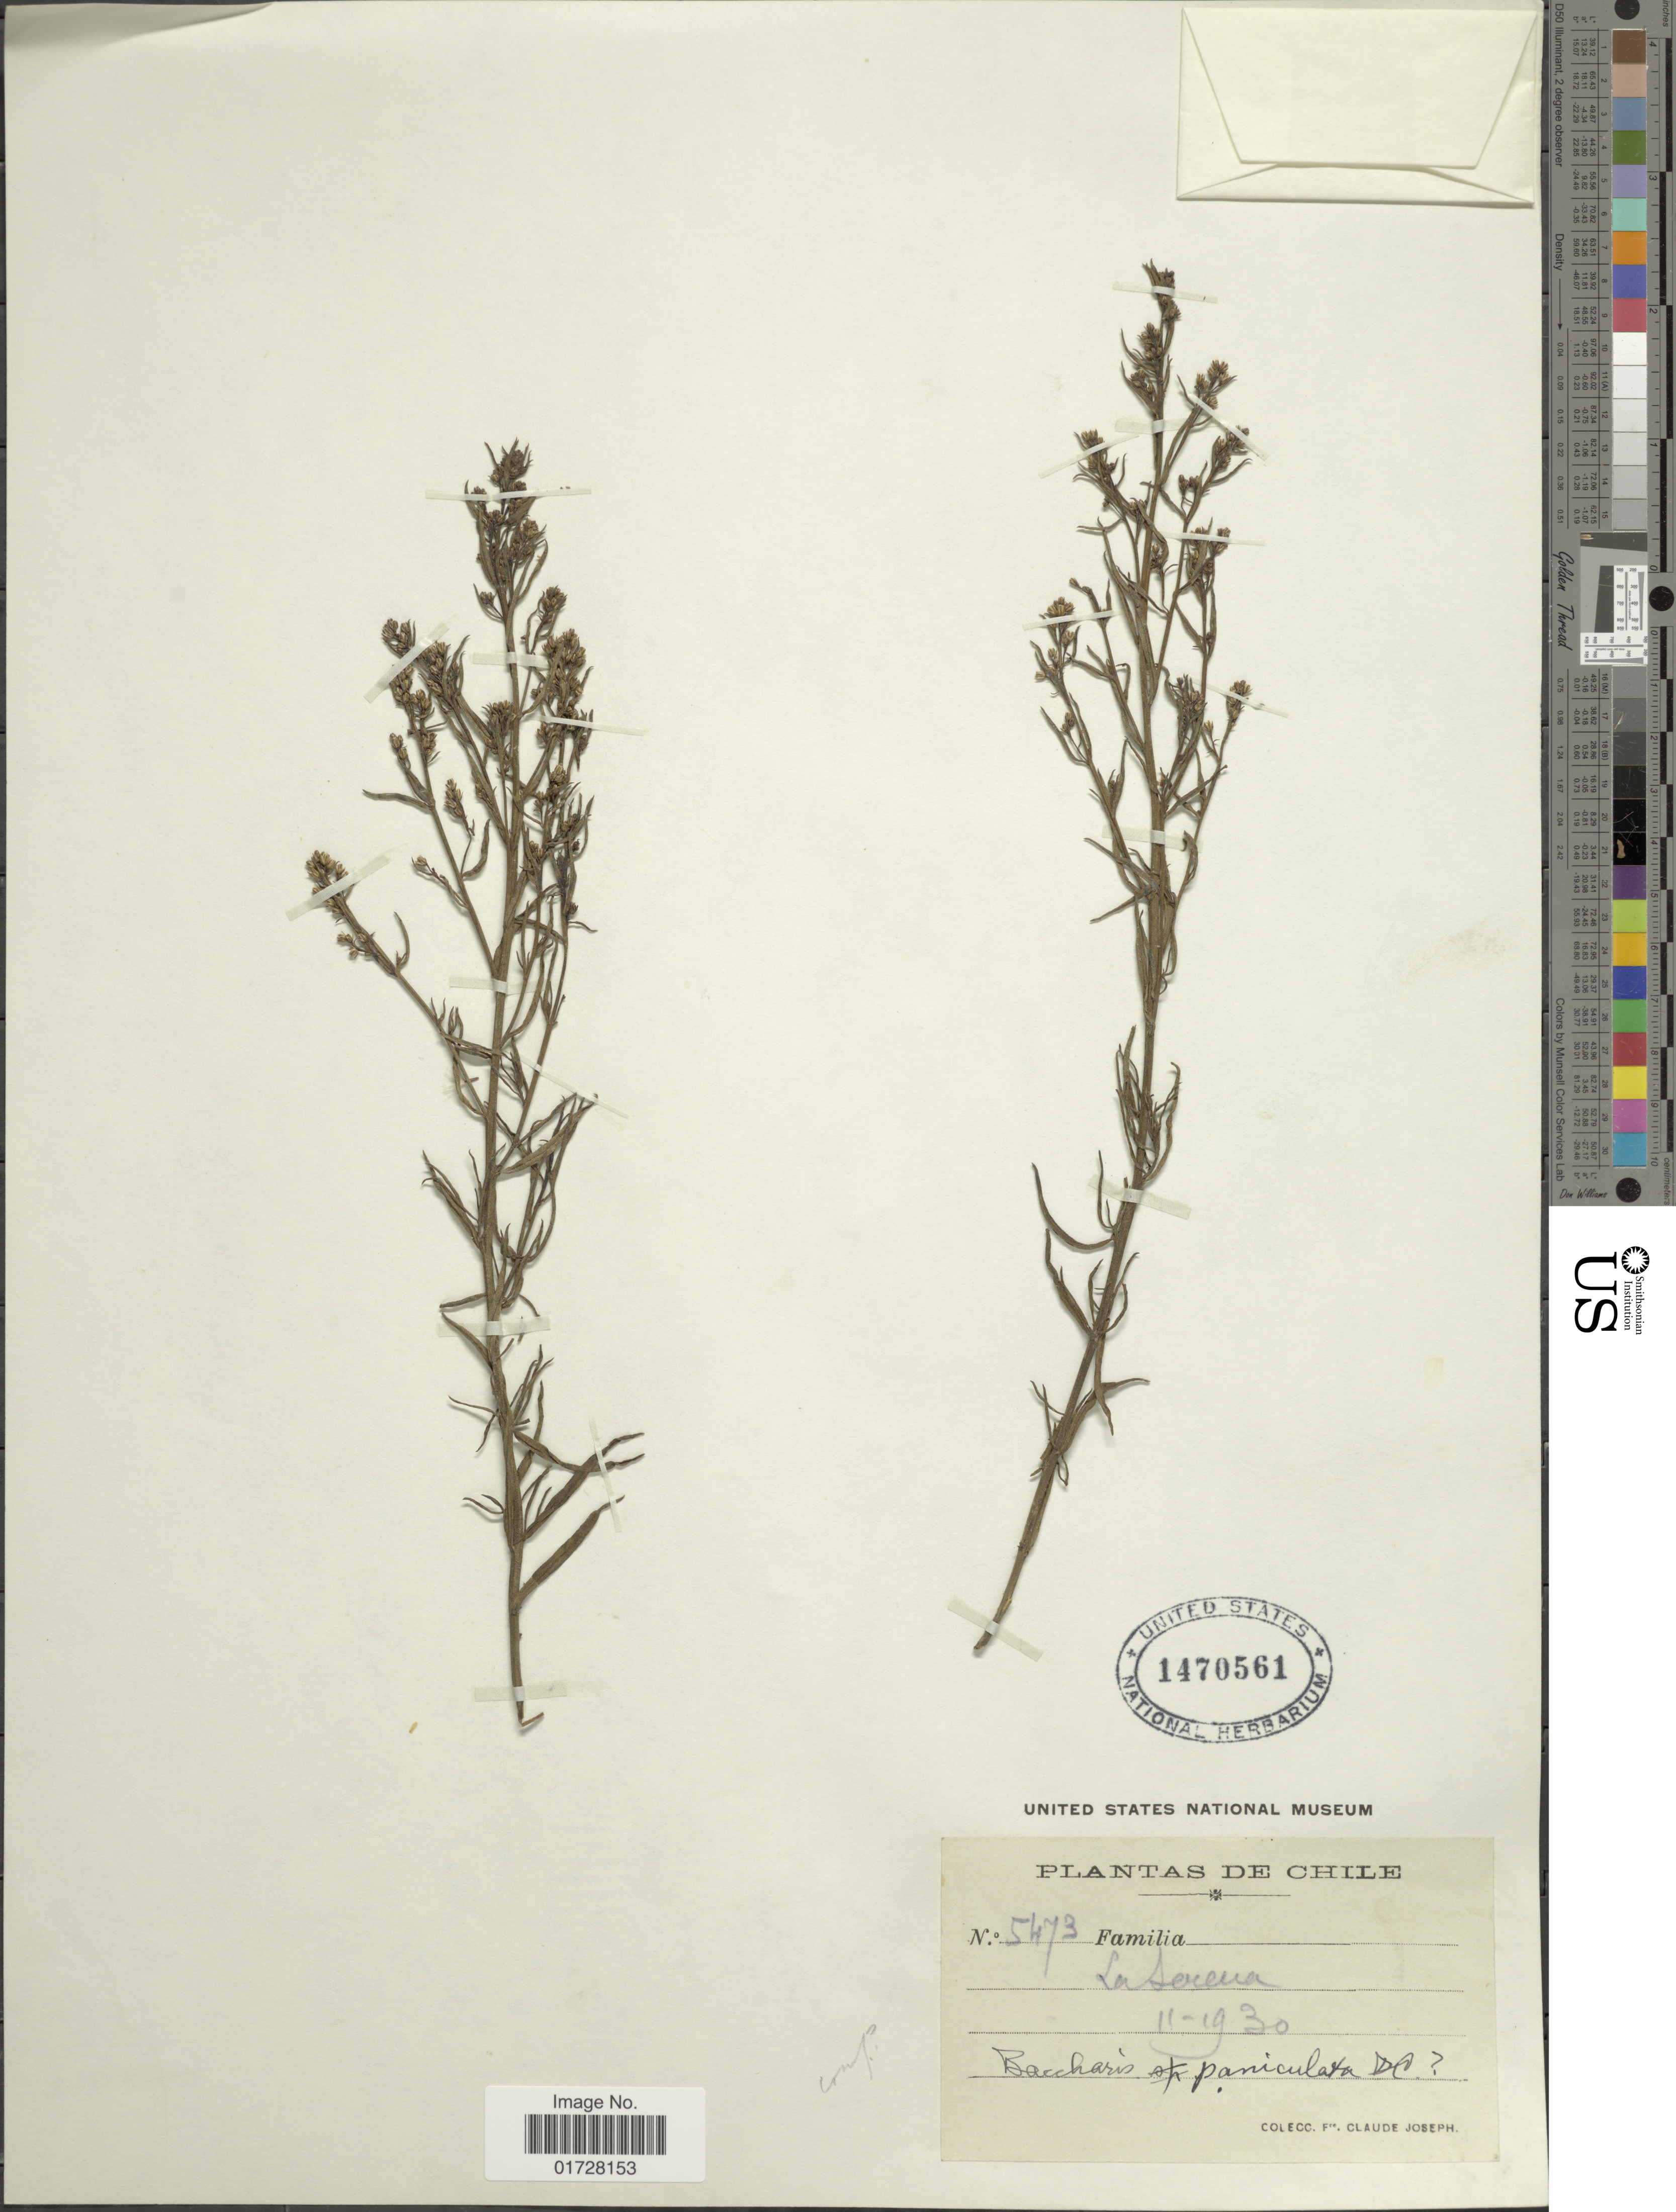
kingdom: Plantae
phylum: Tracheophyta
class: Magnoliopsida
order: Asterales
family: Asteraceae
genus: Baccharis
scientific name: Baccharis paniculata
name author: DC.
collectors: Bro. Claude-Joseph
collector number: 5473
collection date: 1930-11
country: Chile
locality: La Serena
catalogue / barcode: US 1470561